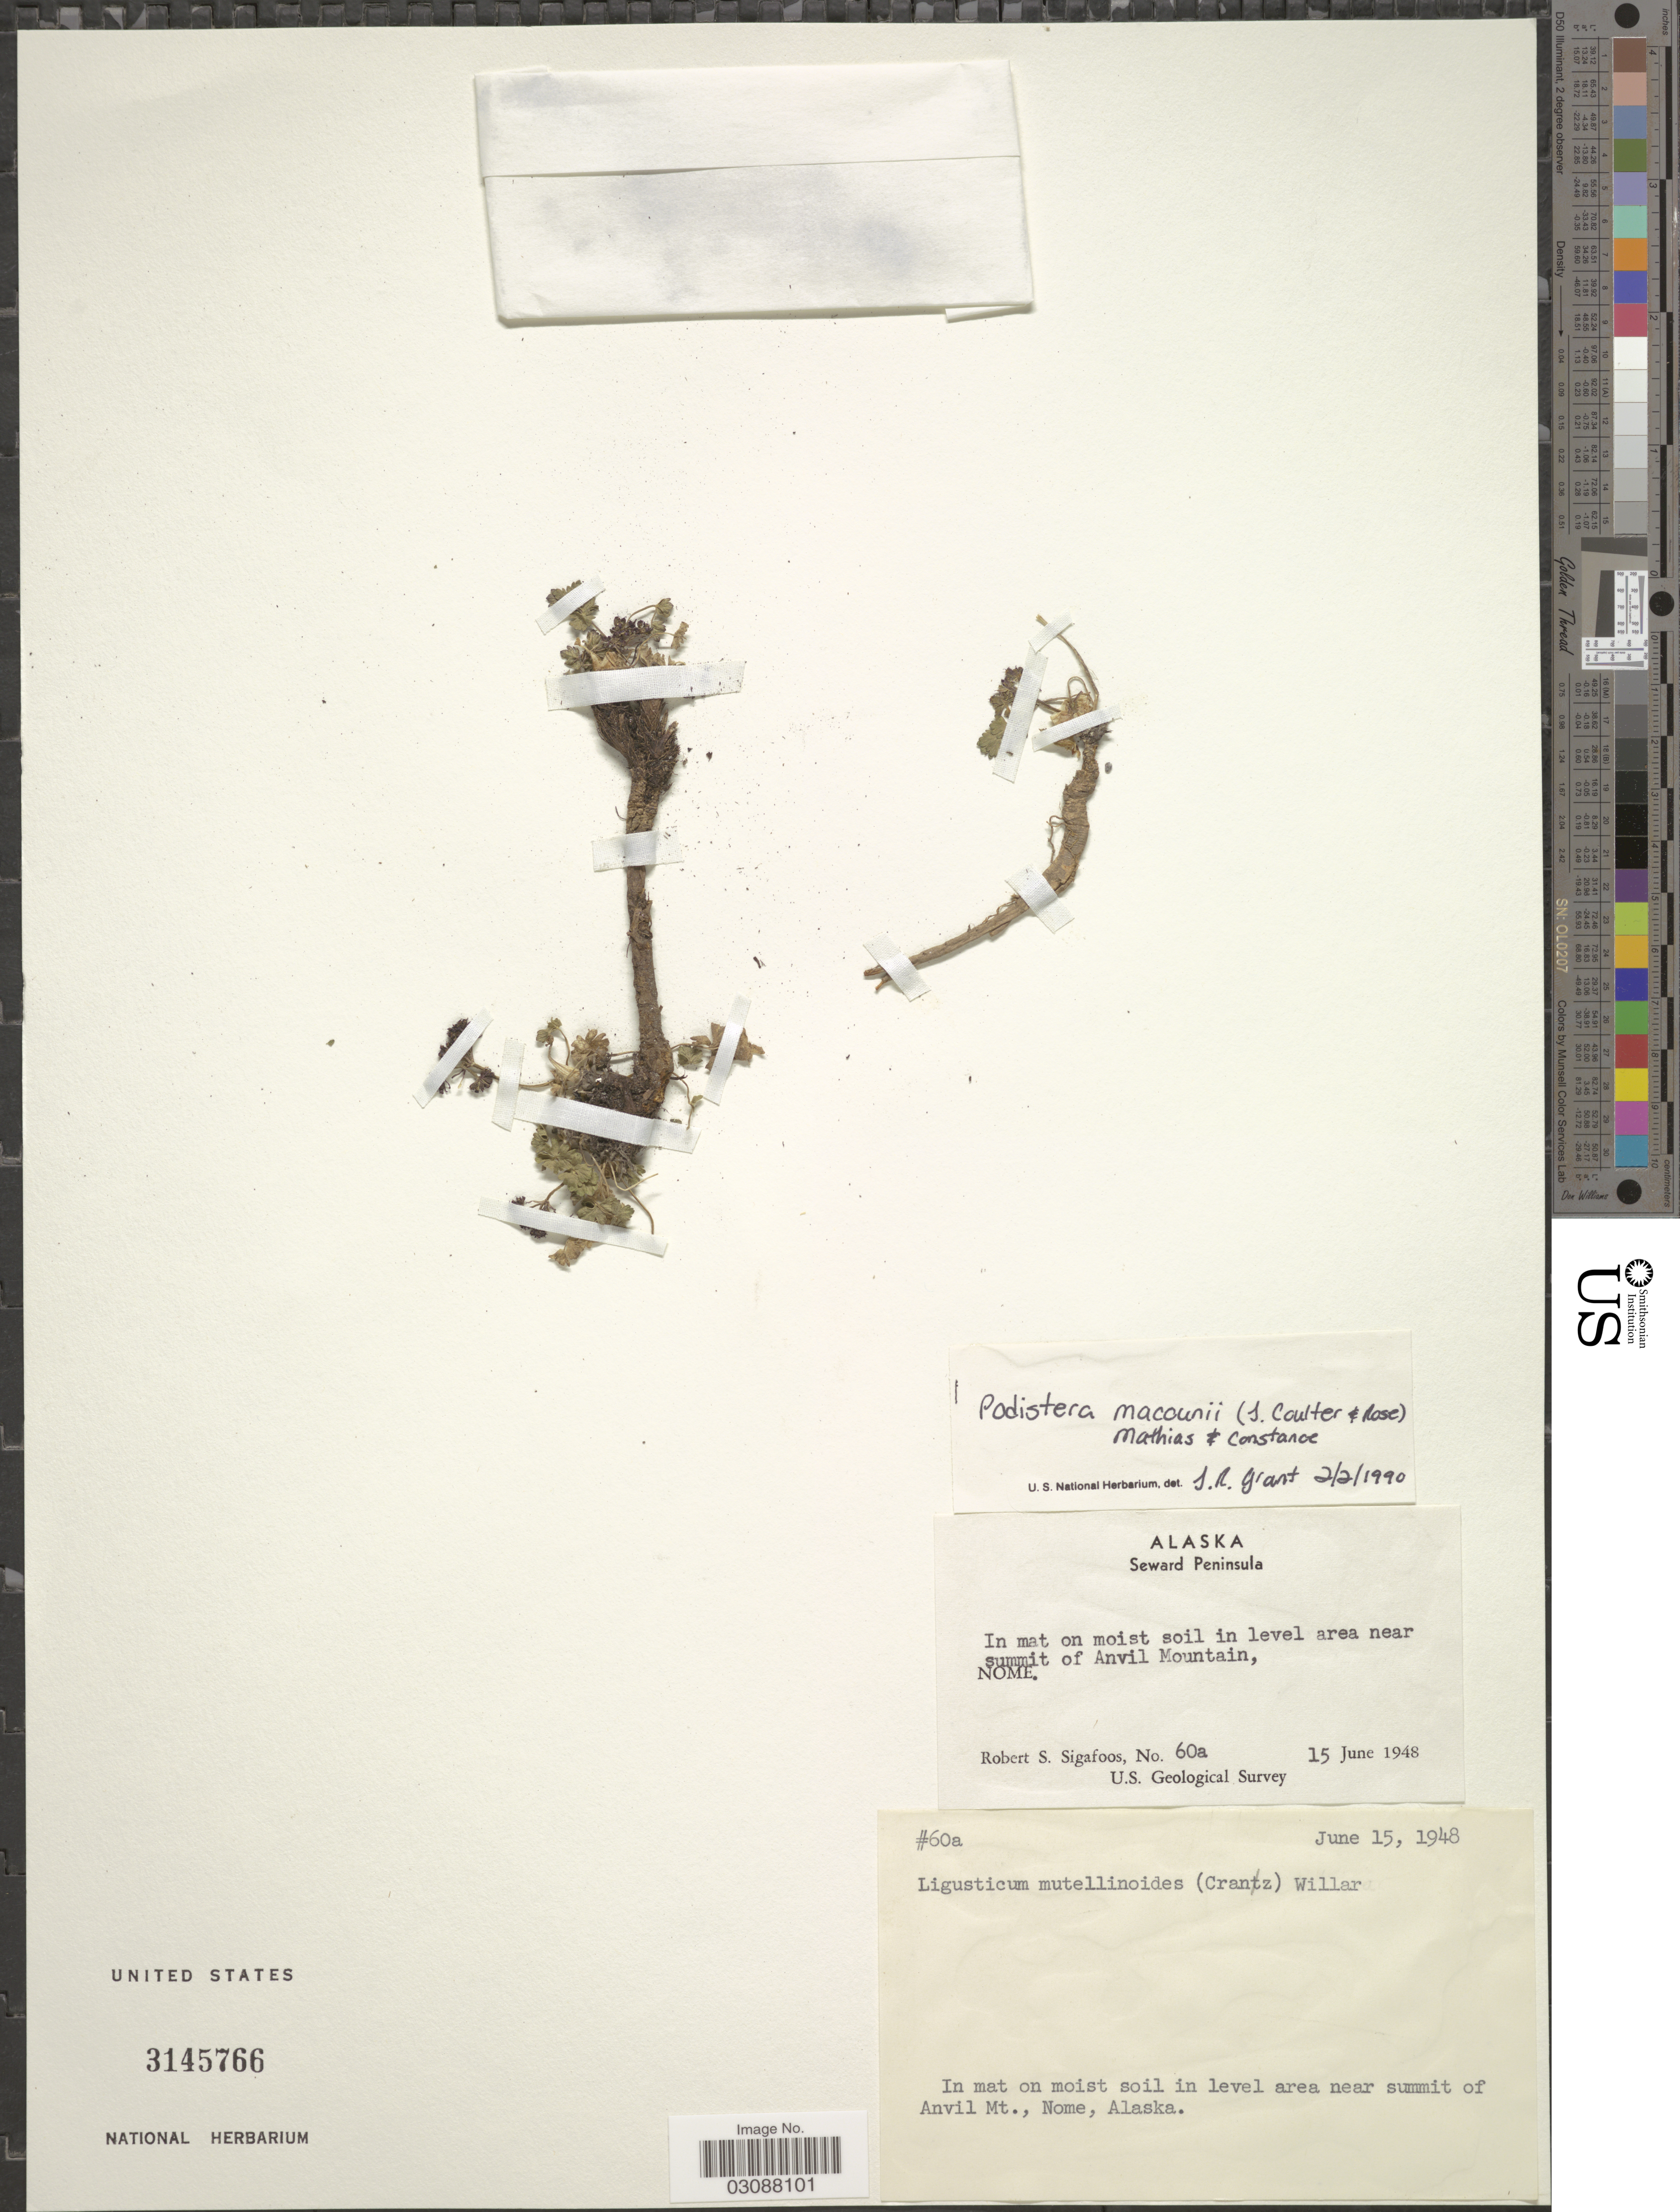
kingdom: Plantae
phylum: Tracheophyta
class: Magnoliopsida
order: Apiales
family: Apiaceae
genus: Podistera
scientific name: Podistera macounii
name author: (J.M. Coult. & Rose) Mathias & Constance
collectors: R. Sigafoos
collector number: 60a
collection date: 1948-06-15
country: United States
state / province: Alaska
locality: Seward Peninsula. In mat on moist soil in level area near summit of Anvil Mountain, Nome.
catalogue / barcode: US 3145766